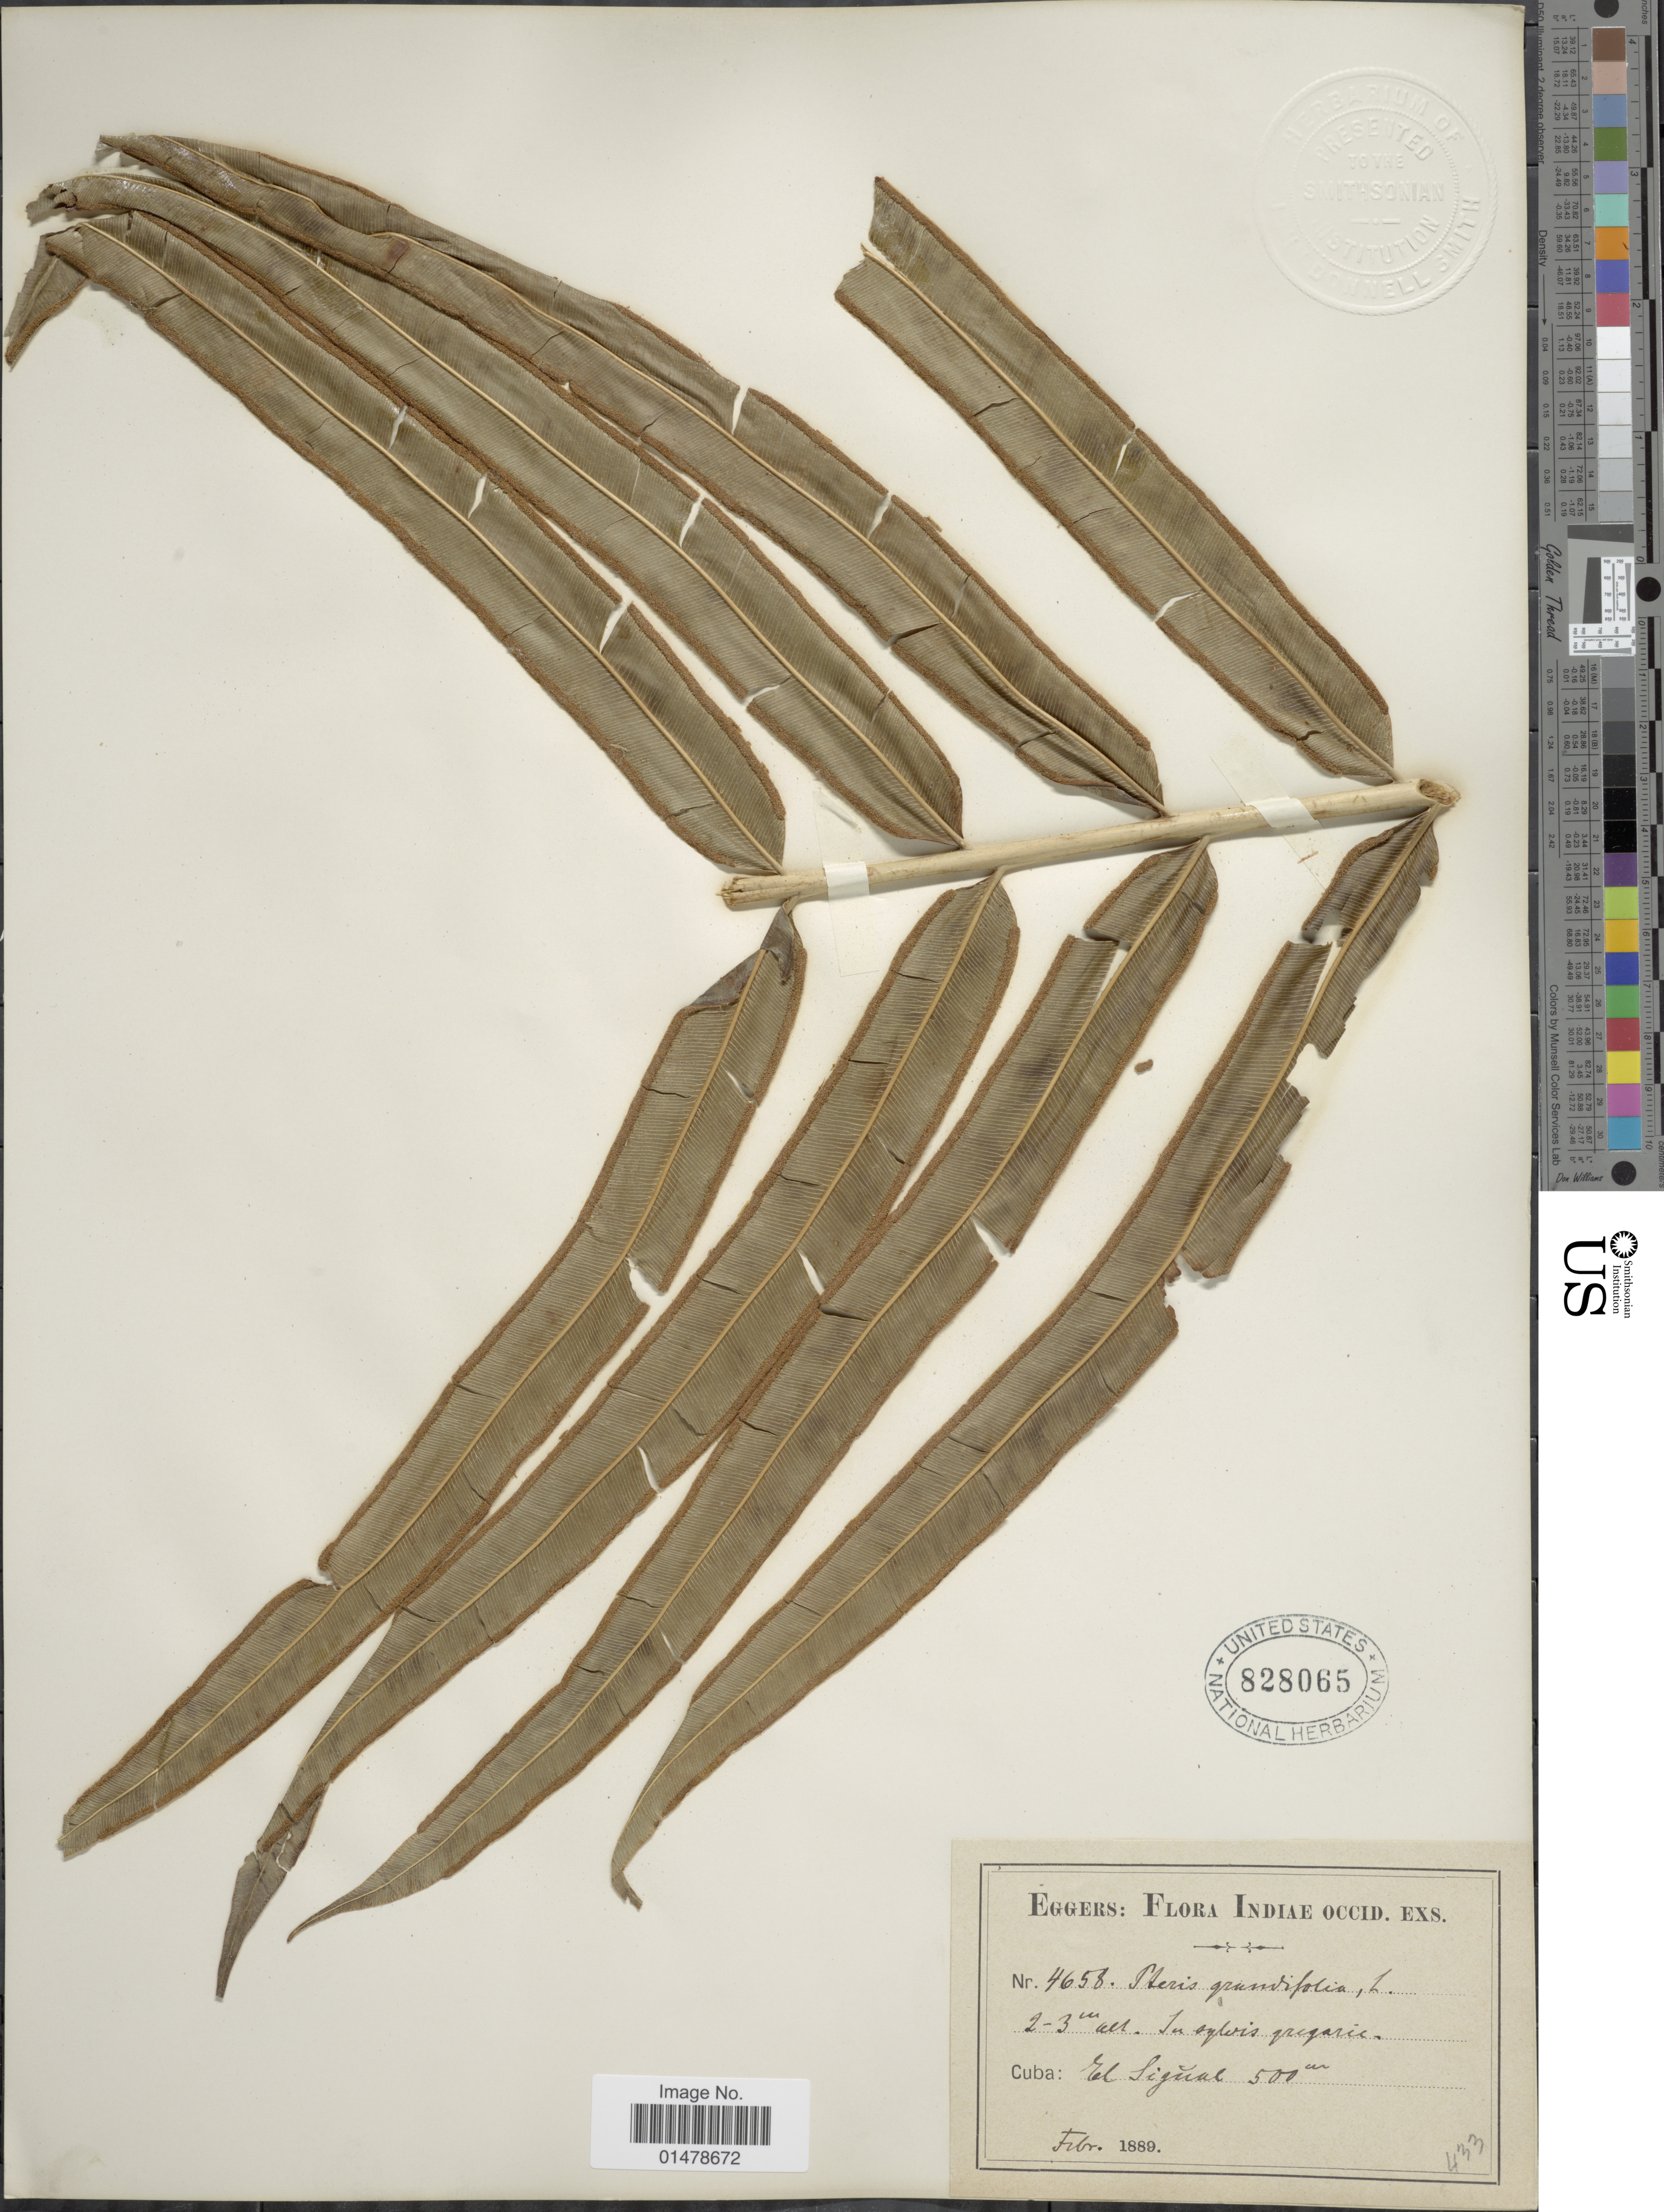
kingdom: Plantae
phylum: Tracheophyta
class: Polypodiopsida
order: Polypodiales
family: Pteridaceae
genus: Pteris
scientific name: Pteris grandifolia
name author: L.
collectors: -. Eggers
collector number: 4658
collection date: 1889-02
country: Cuba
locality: Tel Sigual. Flora Indiae occid.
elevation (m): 500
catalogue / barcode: US 828065